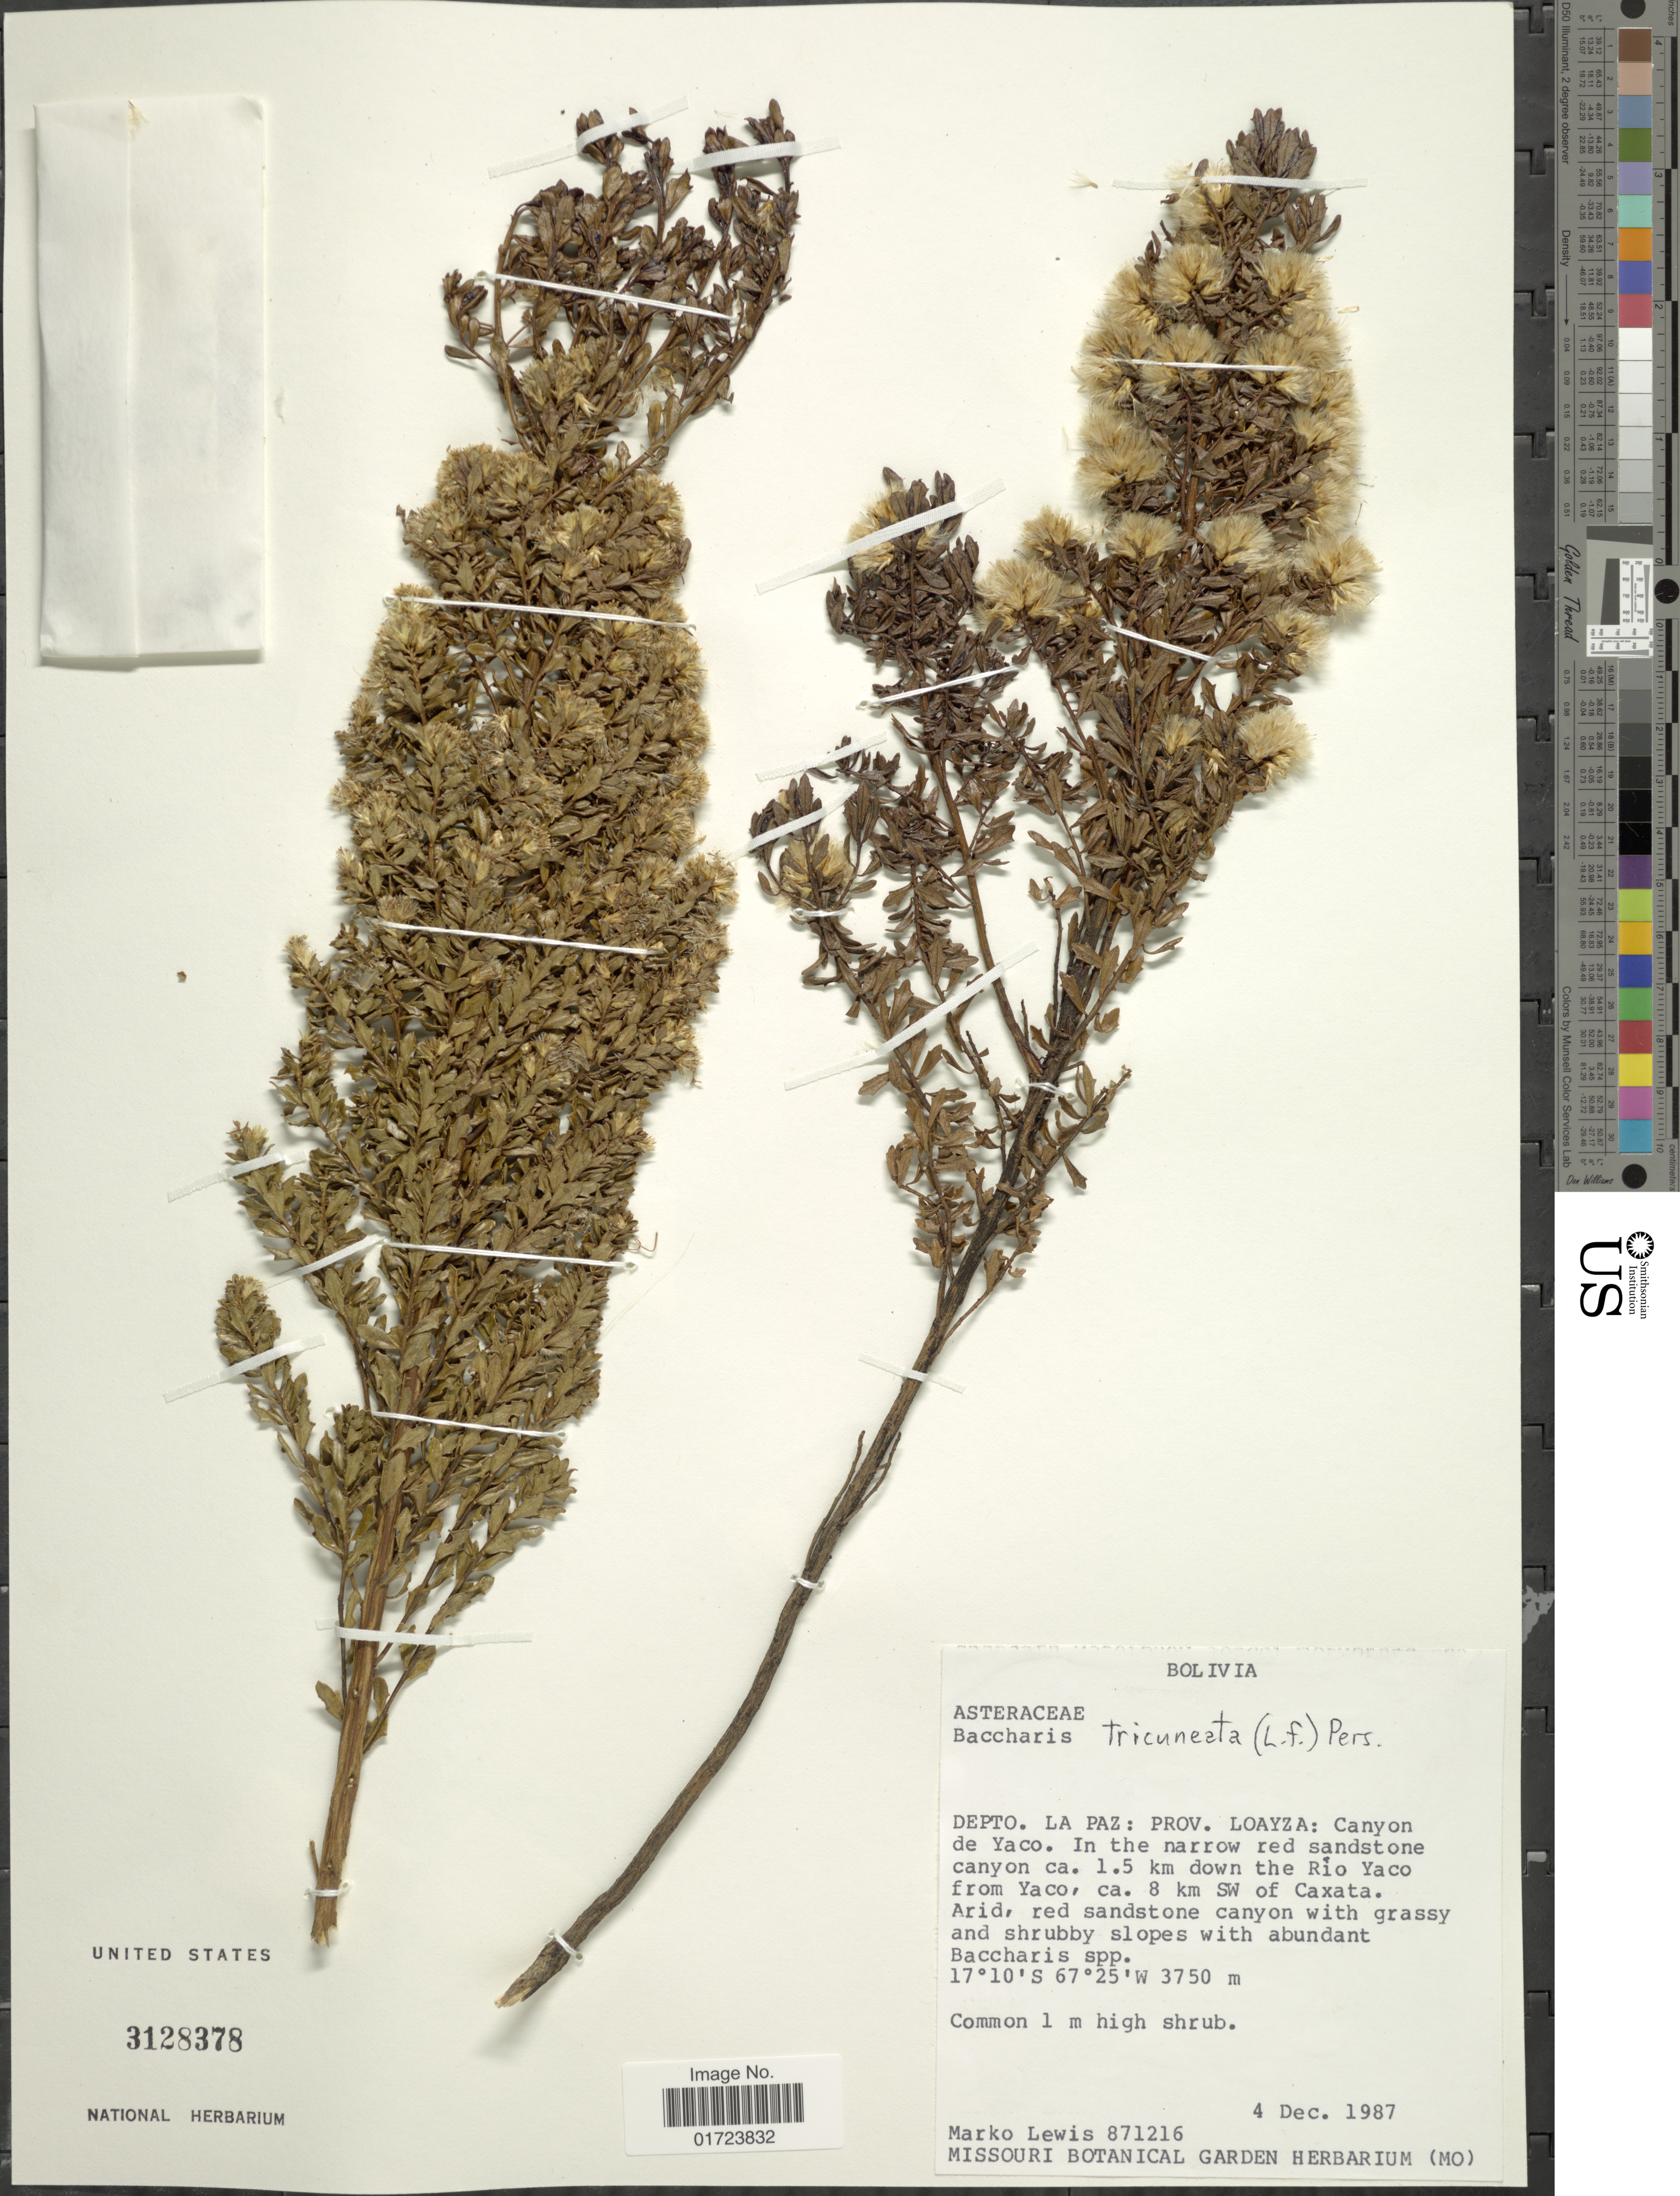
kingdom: Plantae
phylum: Tracheophyta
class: Magnoliopsida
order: Asterales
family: Asteraceae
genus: Baccharis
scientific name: Baccharis tricuneata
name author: (L. f.) Pers.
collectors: M. A. Lewis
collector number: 871216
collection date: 1987-12-04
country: Bolivia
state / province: La Paz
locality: Depto. La Paz.: Prov. Loayza: Canyon de Yaco In the narrow red sandstone canyon ca. 1.5 km down the Rio Yaco from Yaco, ca. 8 km SW of Caxata.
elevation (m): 3750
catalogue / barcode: US 3128378